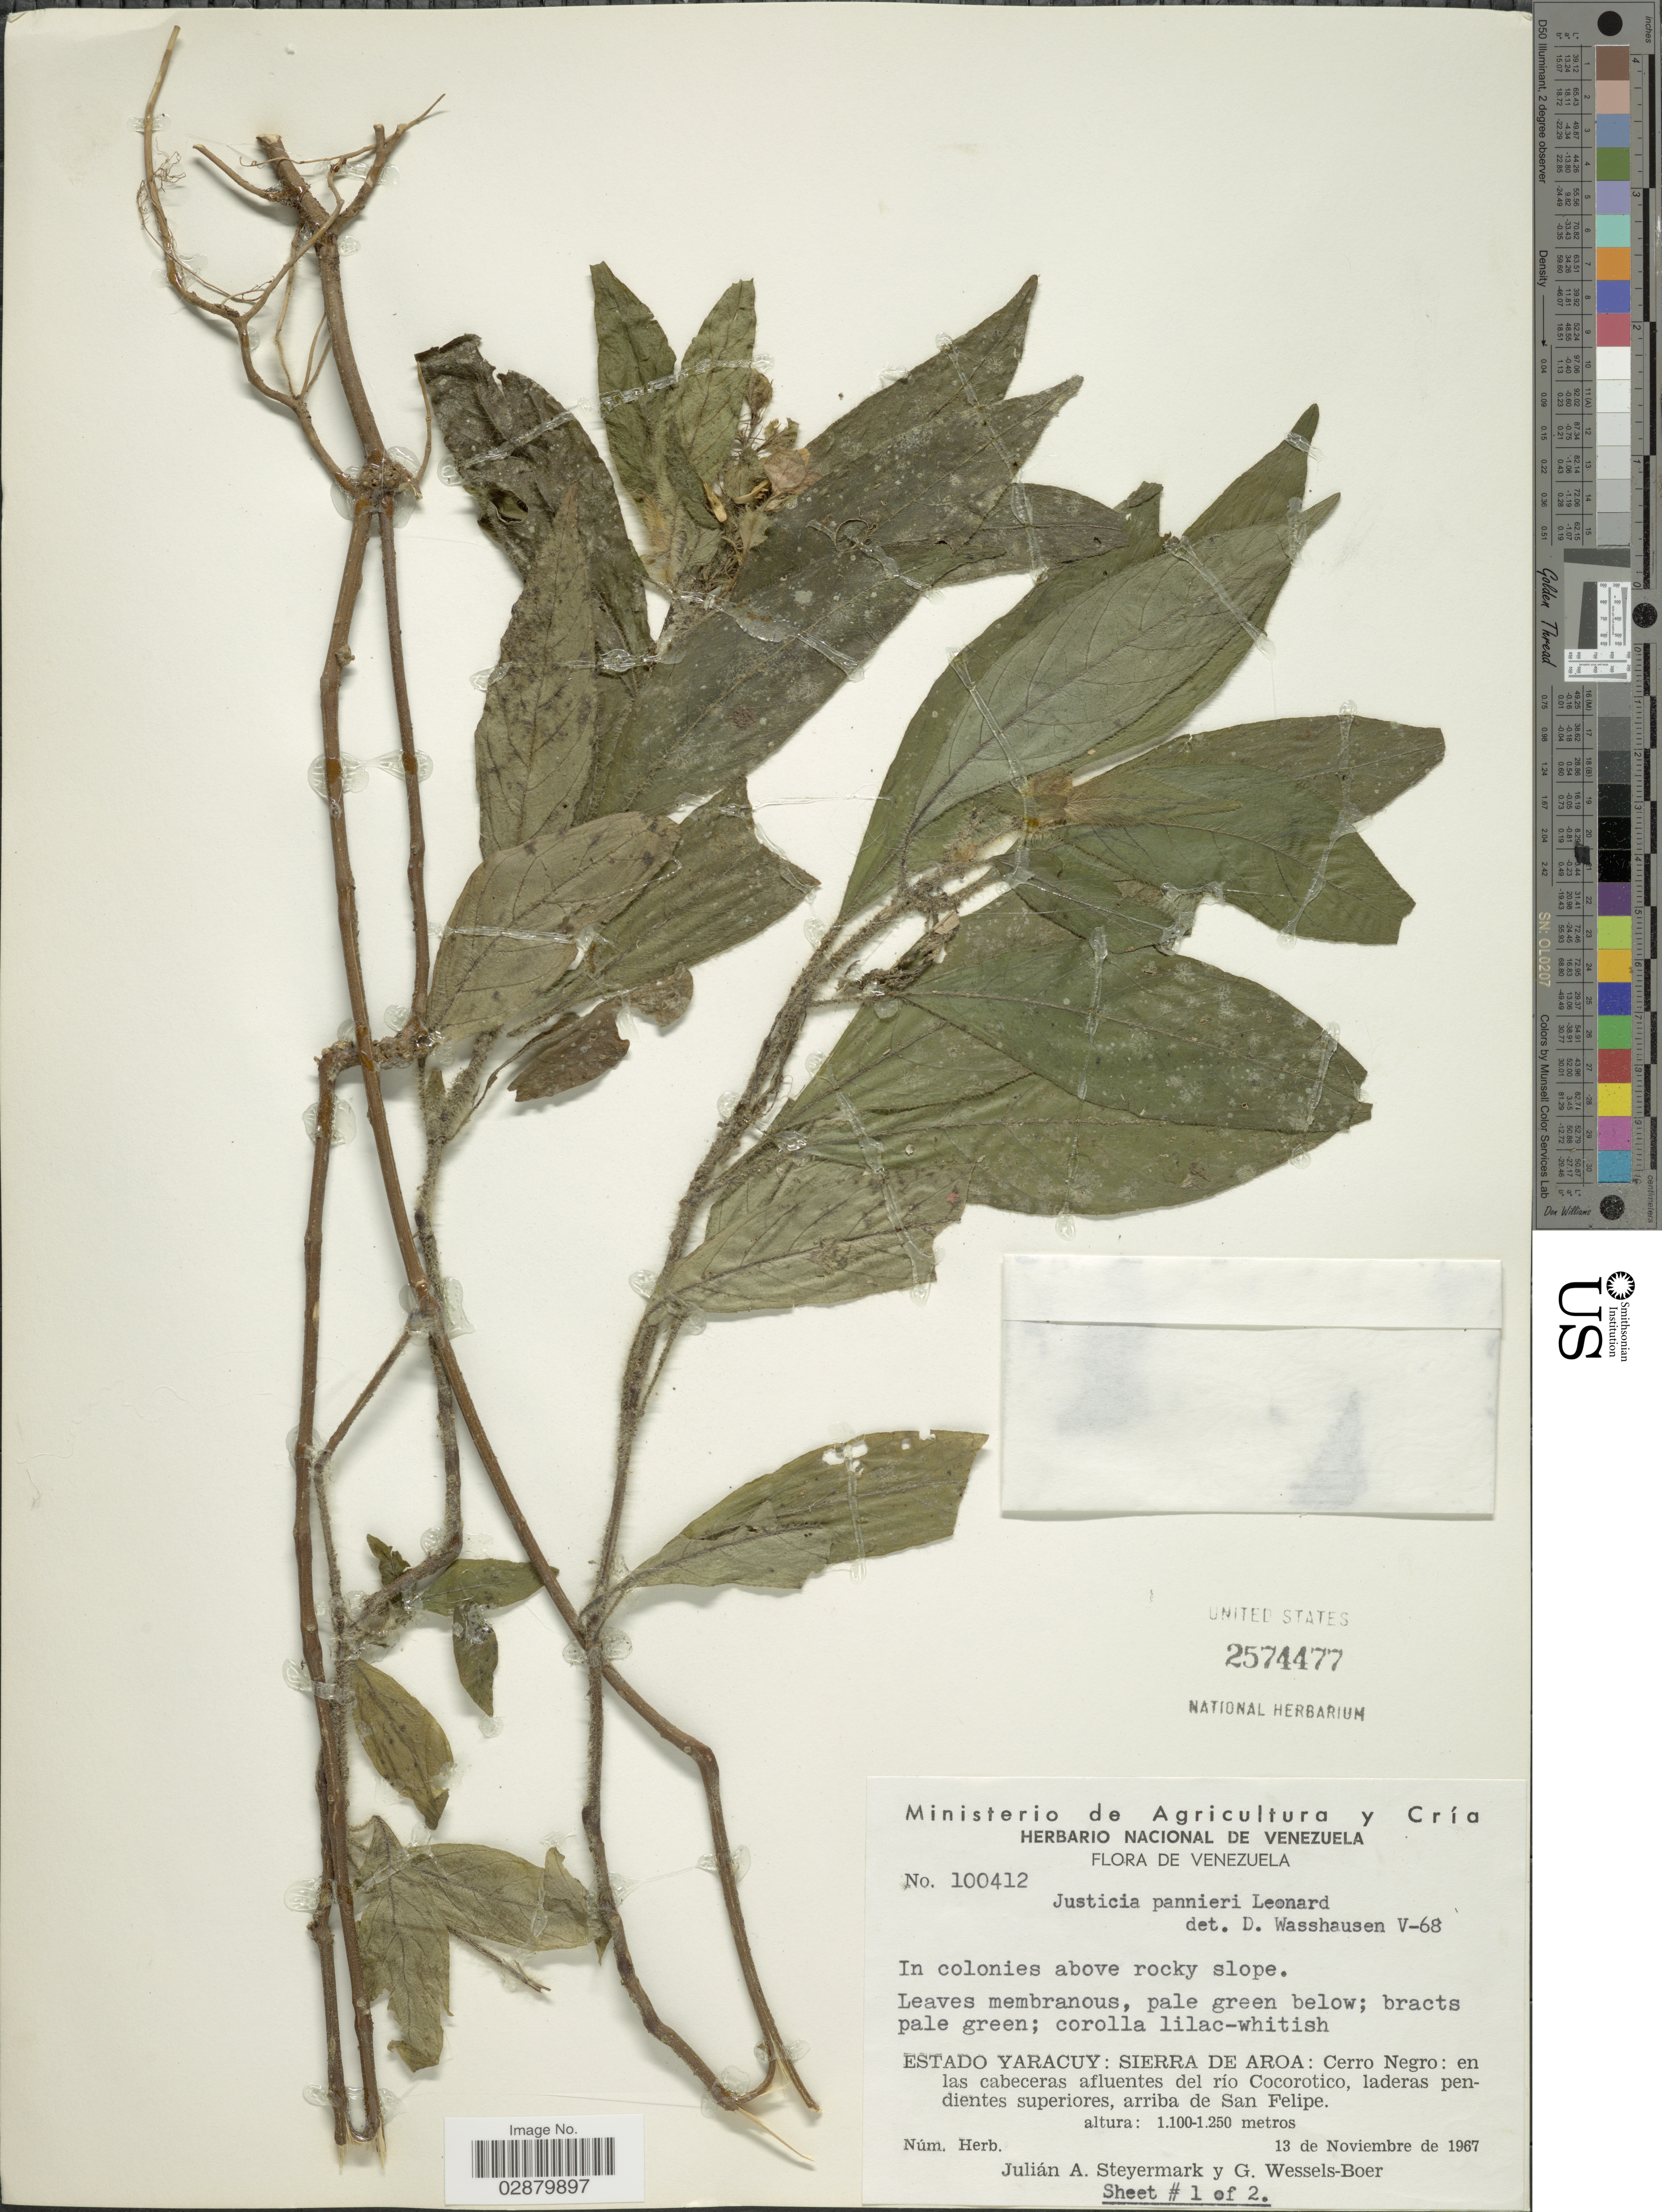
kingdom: Plantae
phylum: Tracheophyta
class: Magnoliopsida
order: Lamiales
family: Acanthaceae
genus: Justicia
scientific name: Justicia pannieri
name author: Leonard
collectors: J. Steyermark & G. Wessels Boer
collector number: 100412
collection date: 1967-11-13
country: Venezuela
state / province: Yaracuy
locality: Sierra de Aroa: Cerro Negro: en las cabeceras afluentes del río Cocorotico, laderas pendientes superiores, arriba de San Felipe.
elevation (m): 1100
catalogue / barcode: US 2574477